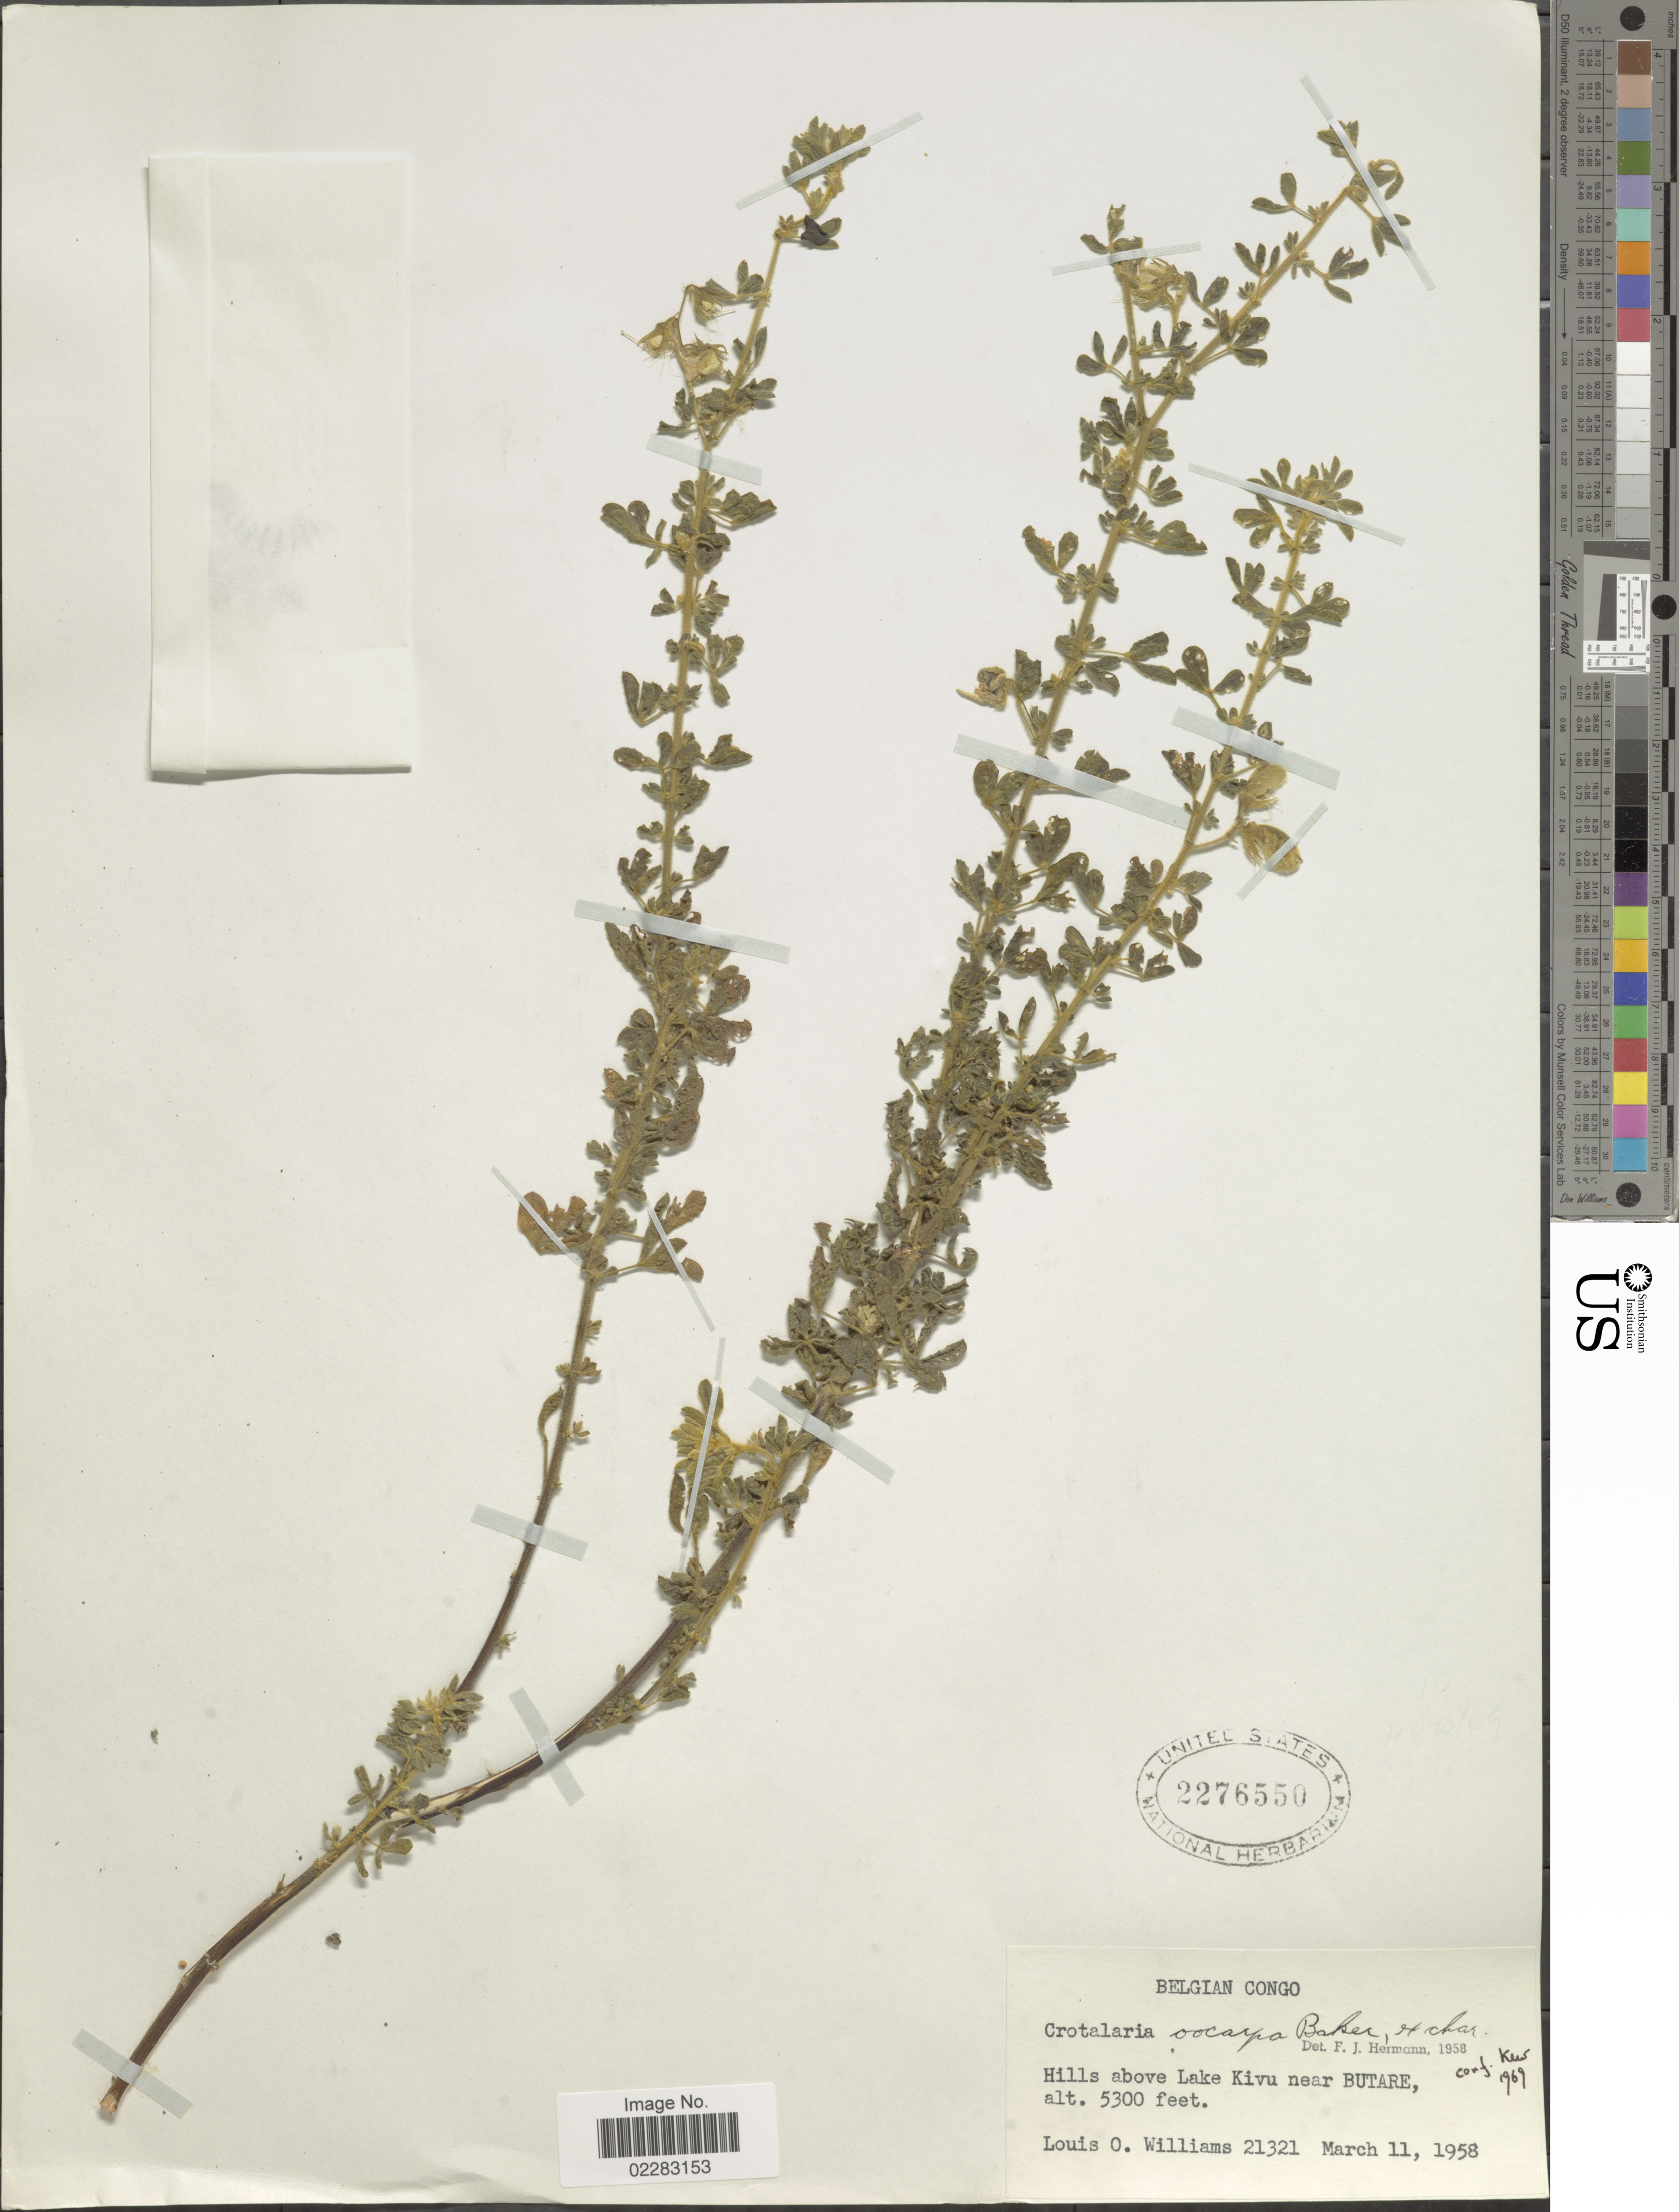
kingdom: Plantae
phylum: Tracheophyta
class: Magnoliopsida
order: Fabales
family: Fabaceae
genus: Crotalaria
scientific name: Crotalaria oocarpa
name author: Baker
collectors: L. O. Williams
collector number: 21321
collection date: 1958-03-11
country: Congo, Democratic Republic of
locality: Hills above Lake Kivu near Butare.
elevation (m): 1615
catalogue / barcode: US 2276550